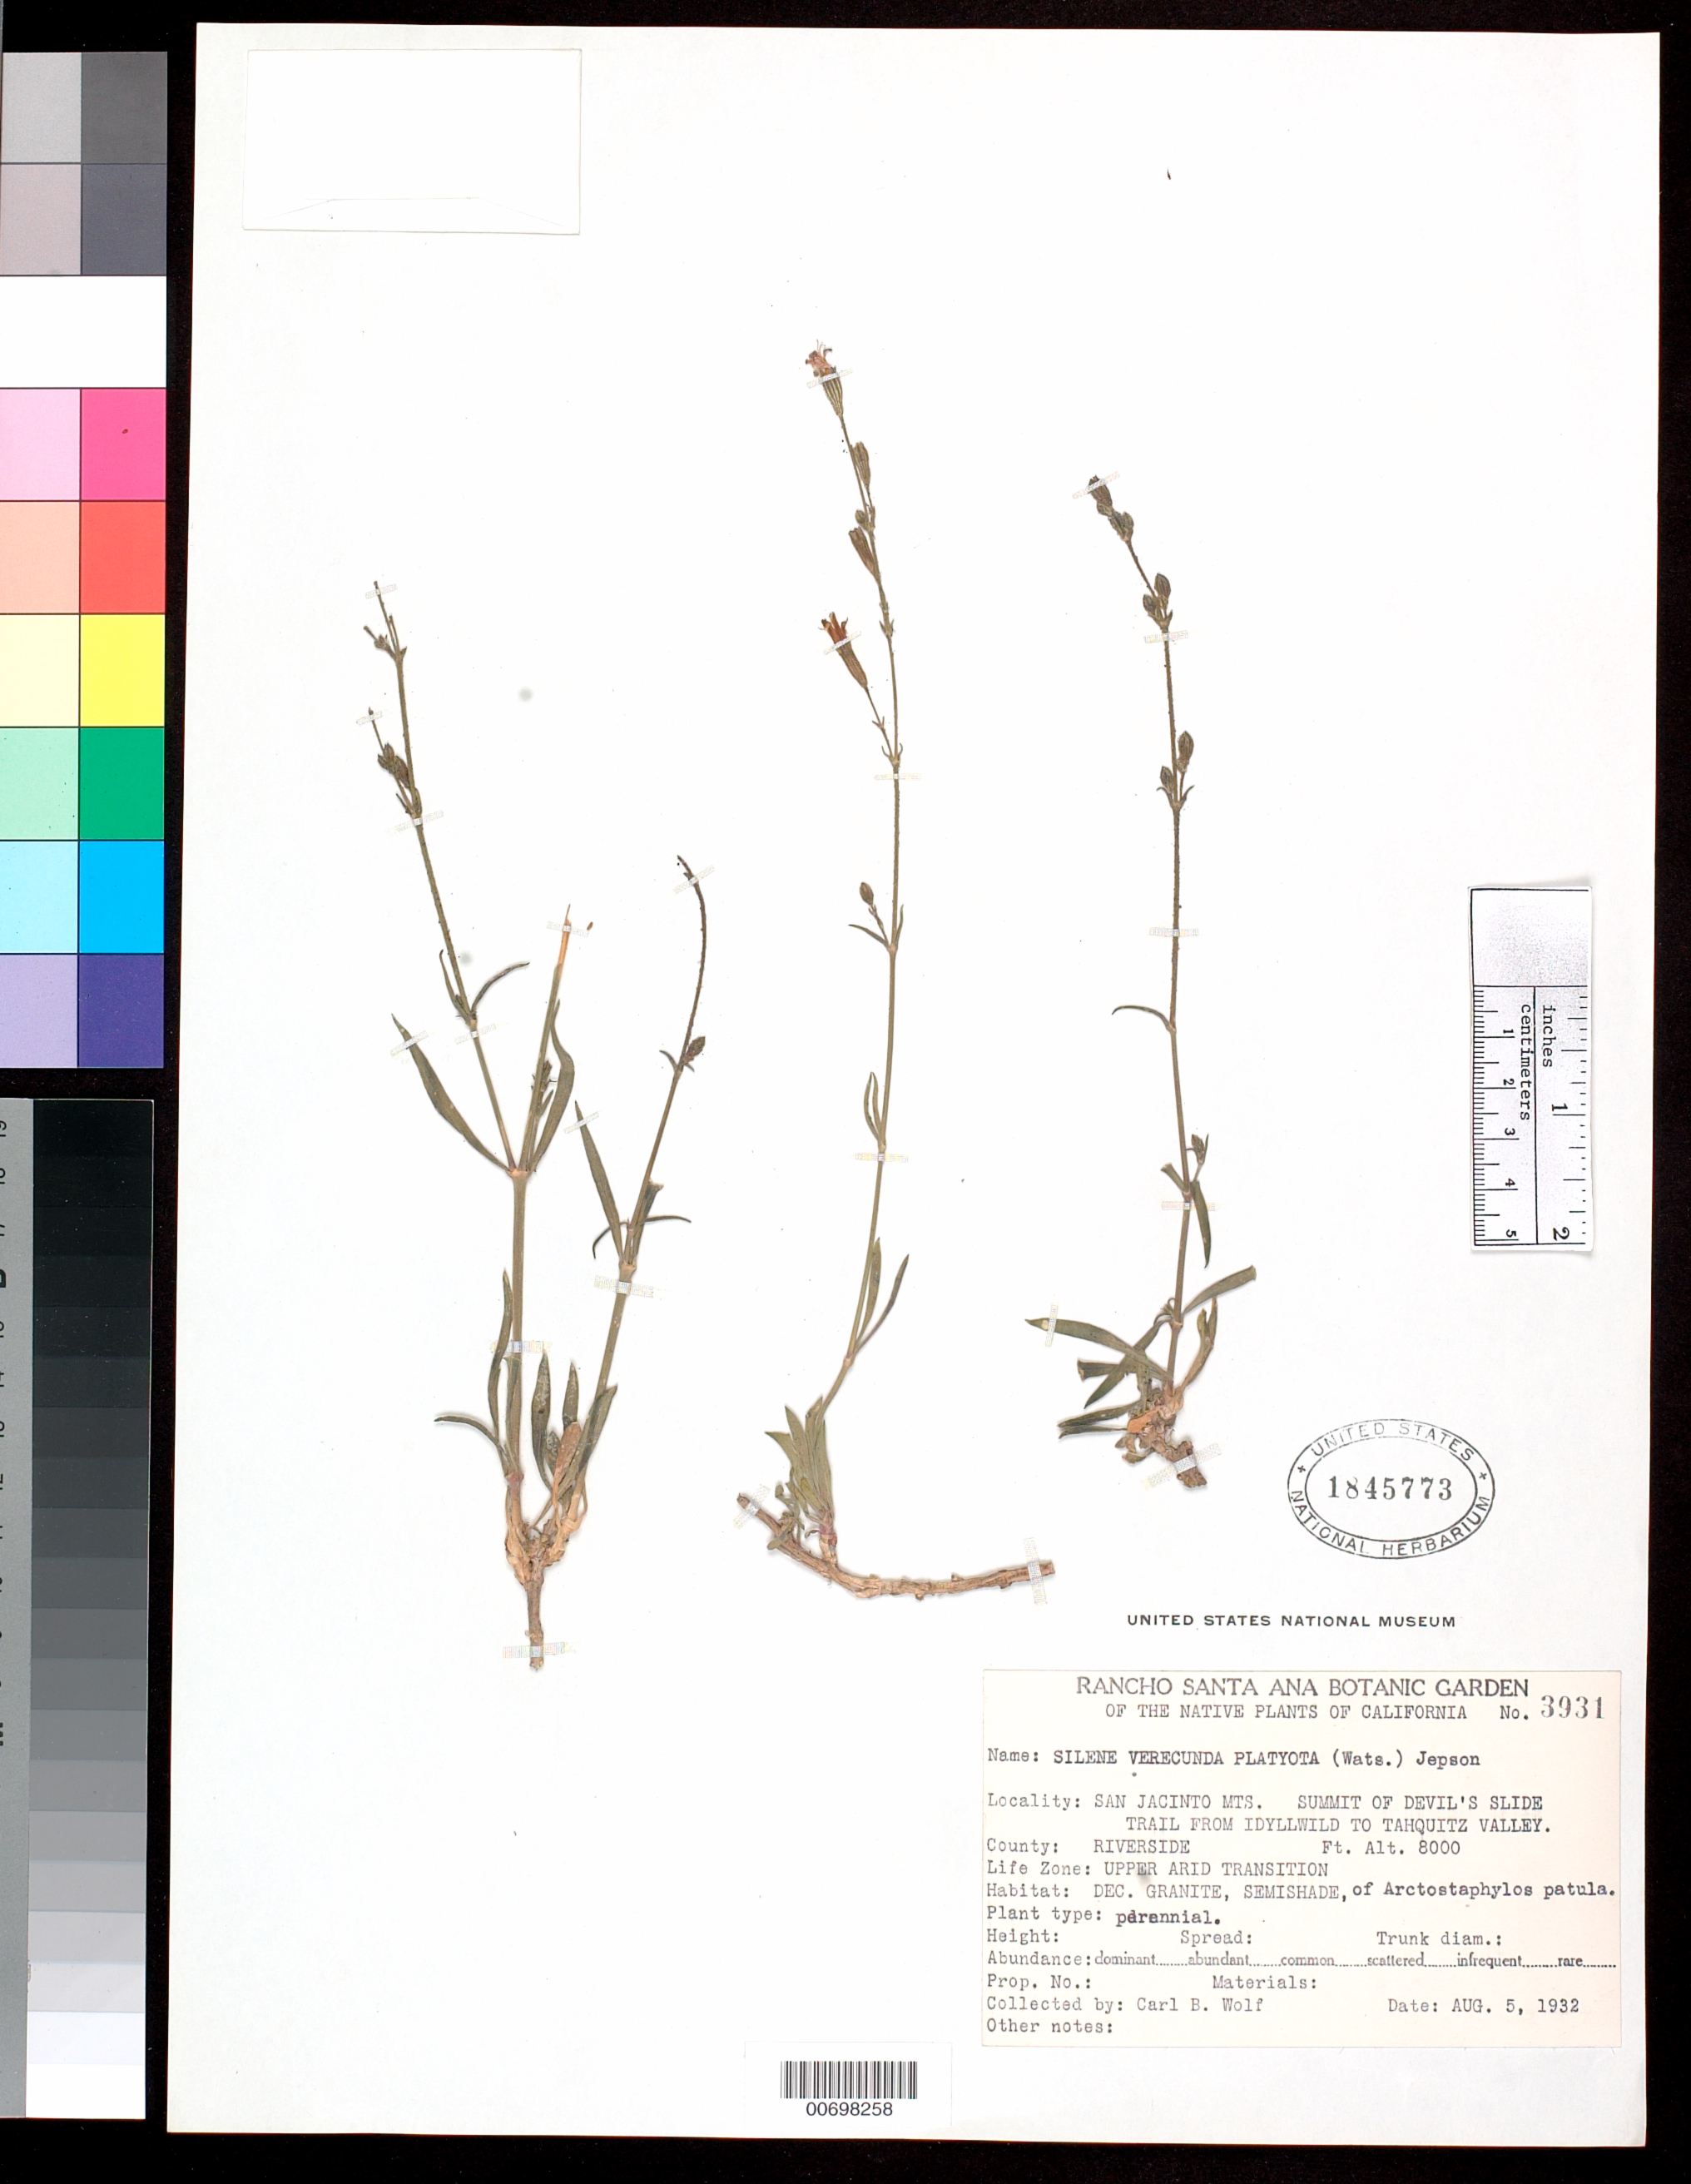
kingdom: Plantae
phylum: Tracheophyta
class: Magnoliopsida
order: Caryophyllales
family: Caryophyllaceae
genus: Silene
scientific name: Silene verecunda subsp. platyota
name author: (S. Watson) C.L. Hitchc. & Maguire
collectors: C. B. Wolf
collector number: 3931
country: United States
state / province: California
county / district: Riverside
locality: San Jacinto Mts. Summit of Devil's Slide Trail from Idyllwild to Tahquitz Valley.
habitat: Upper Arid Transition. Dec. granite, semishade, of Arctostaphylos patula.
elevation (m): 2438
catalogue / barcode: US 1845773